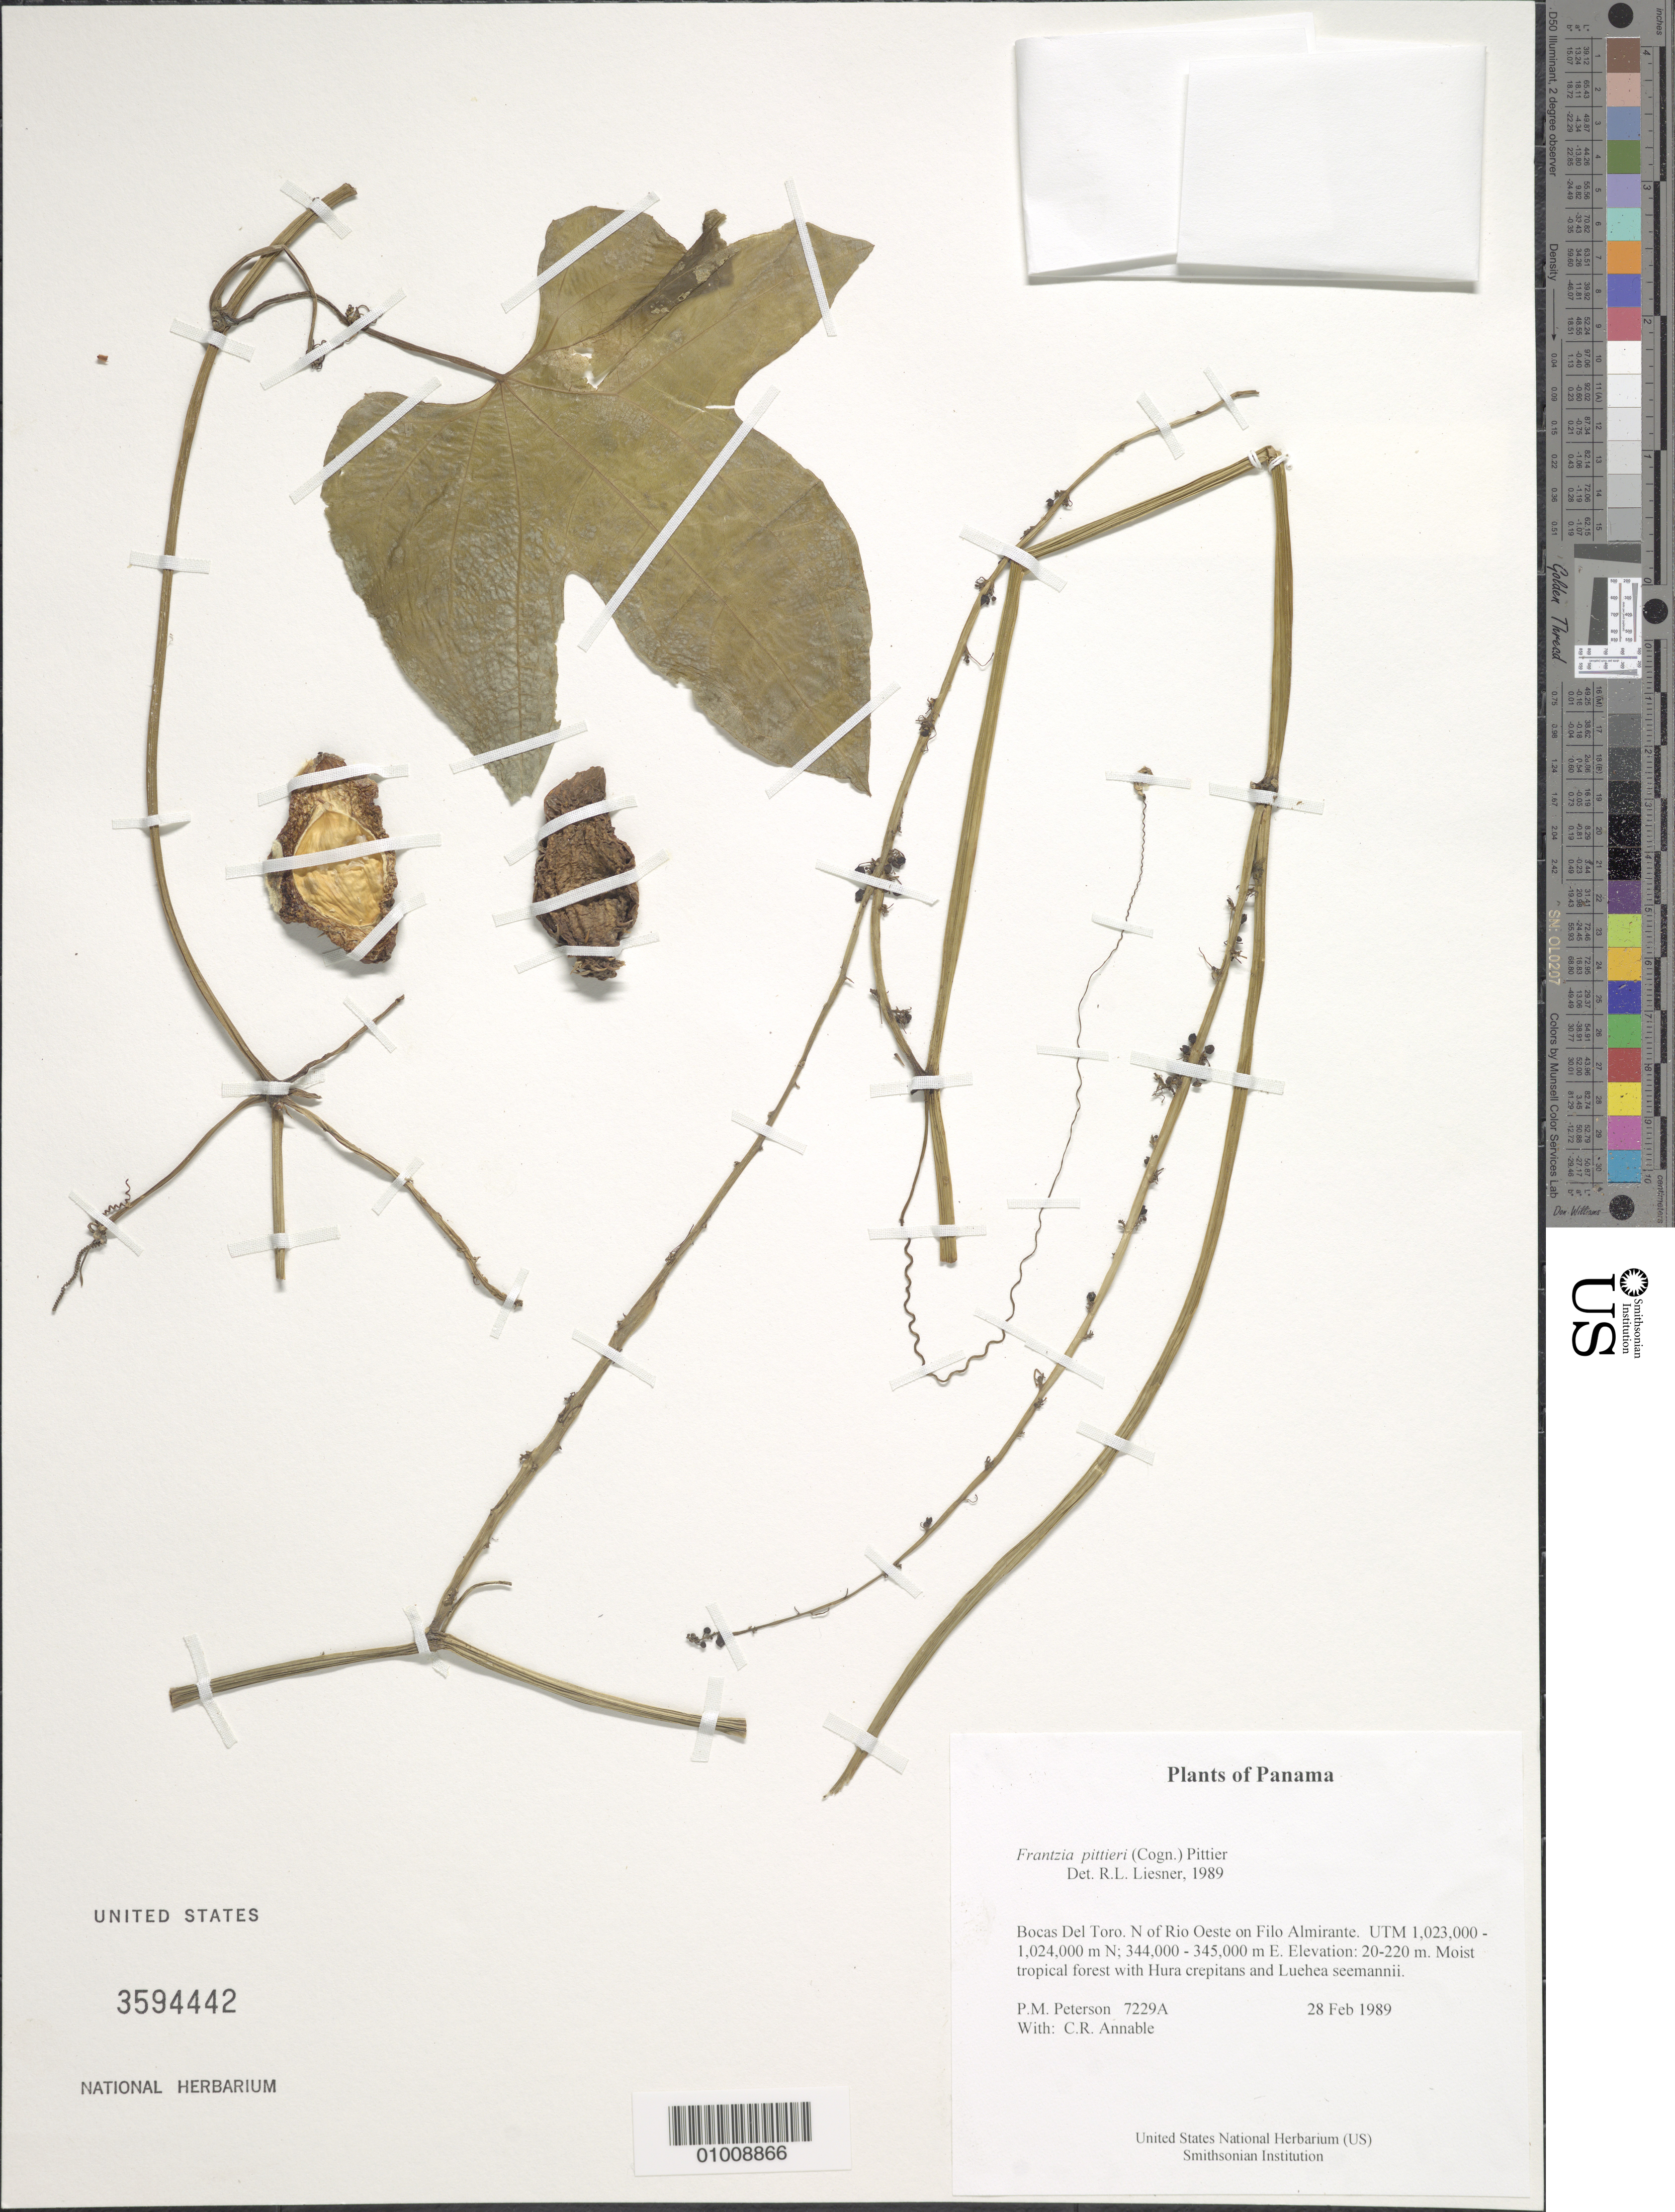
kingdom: Plantae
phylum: Tracheophyta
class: Magnoliopsida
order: Cucurbitales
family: Cucurbitaceae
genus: Frantzia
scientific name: Frantzia pittieri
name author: (Cogn.) Pittier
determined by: Liesner, R. L.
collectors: P. M. Peterson & C. R. Annable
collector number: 07229A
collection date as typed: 28 Feb 1989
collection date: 1989-02-28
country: Panama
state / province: Bocas del Toro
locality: N of Rio Oeste on Filo Almirante. UTM 1,023,000 - 1,024,000 m N; 344,000 - 345,000 m E.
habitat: Moist tropical forest with Hura crepitans and Luehea seemannii.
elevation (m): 20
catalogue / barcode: US 3594442